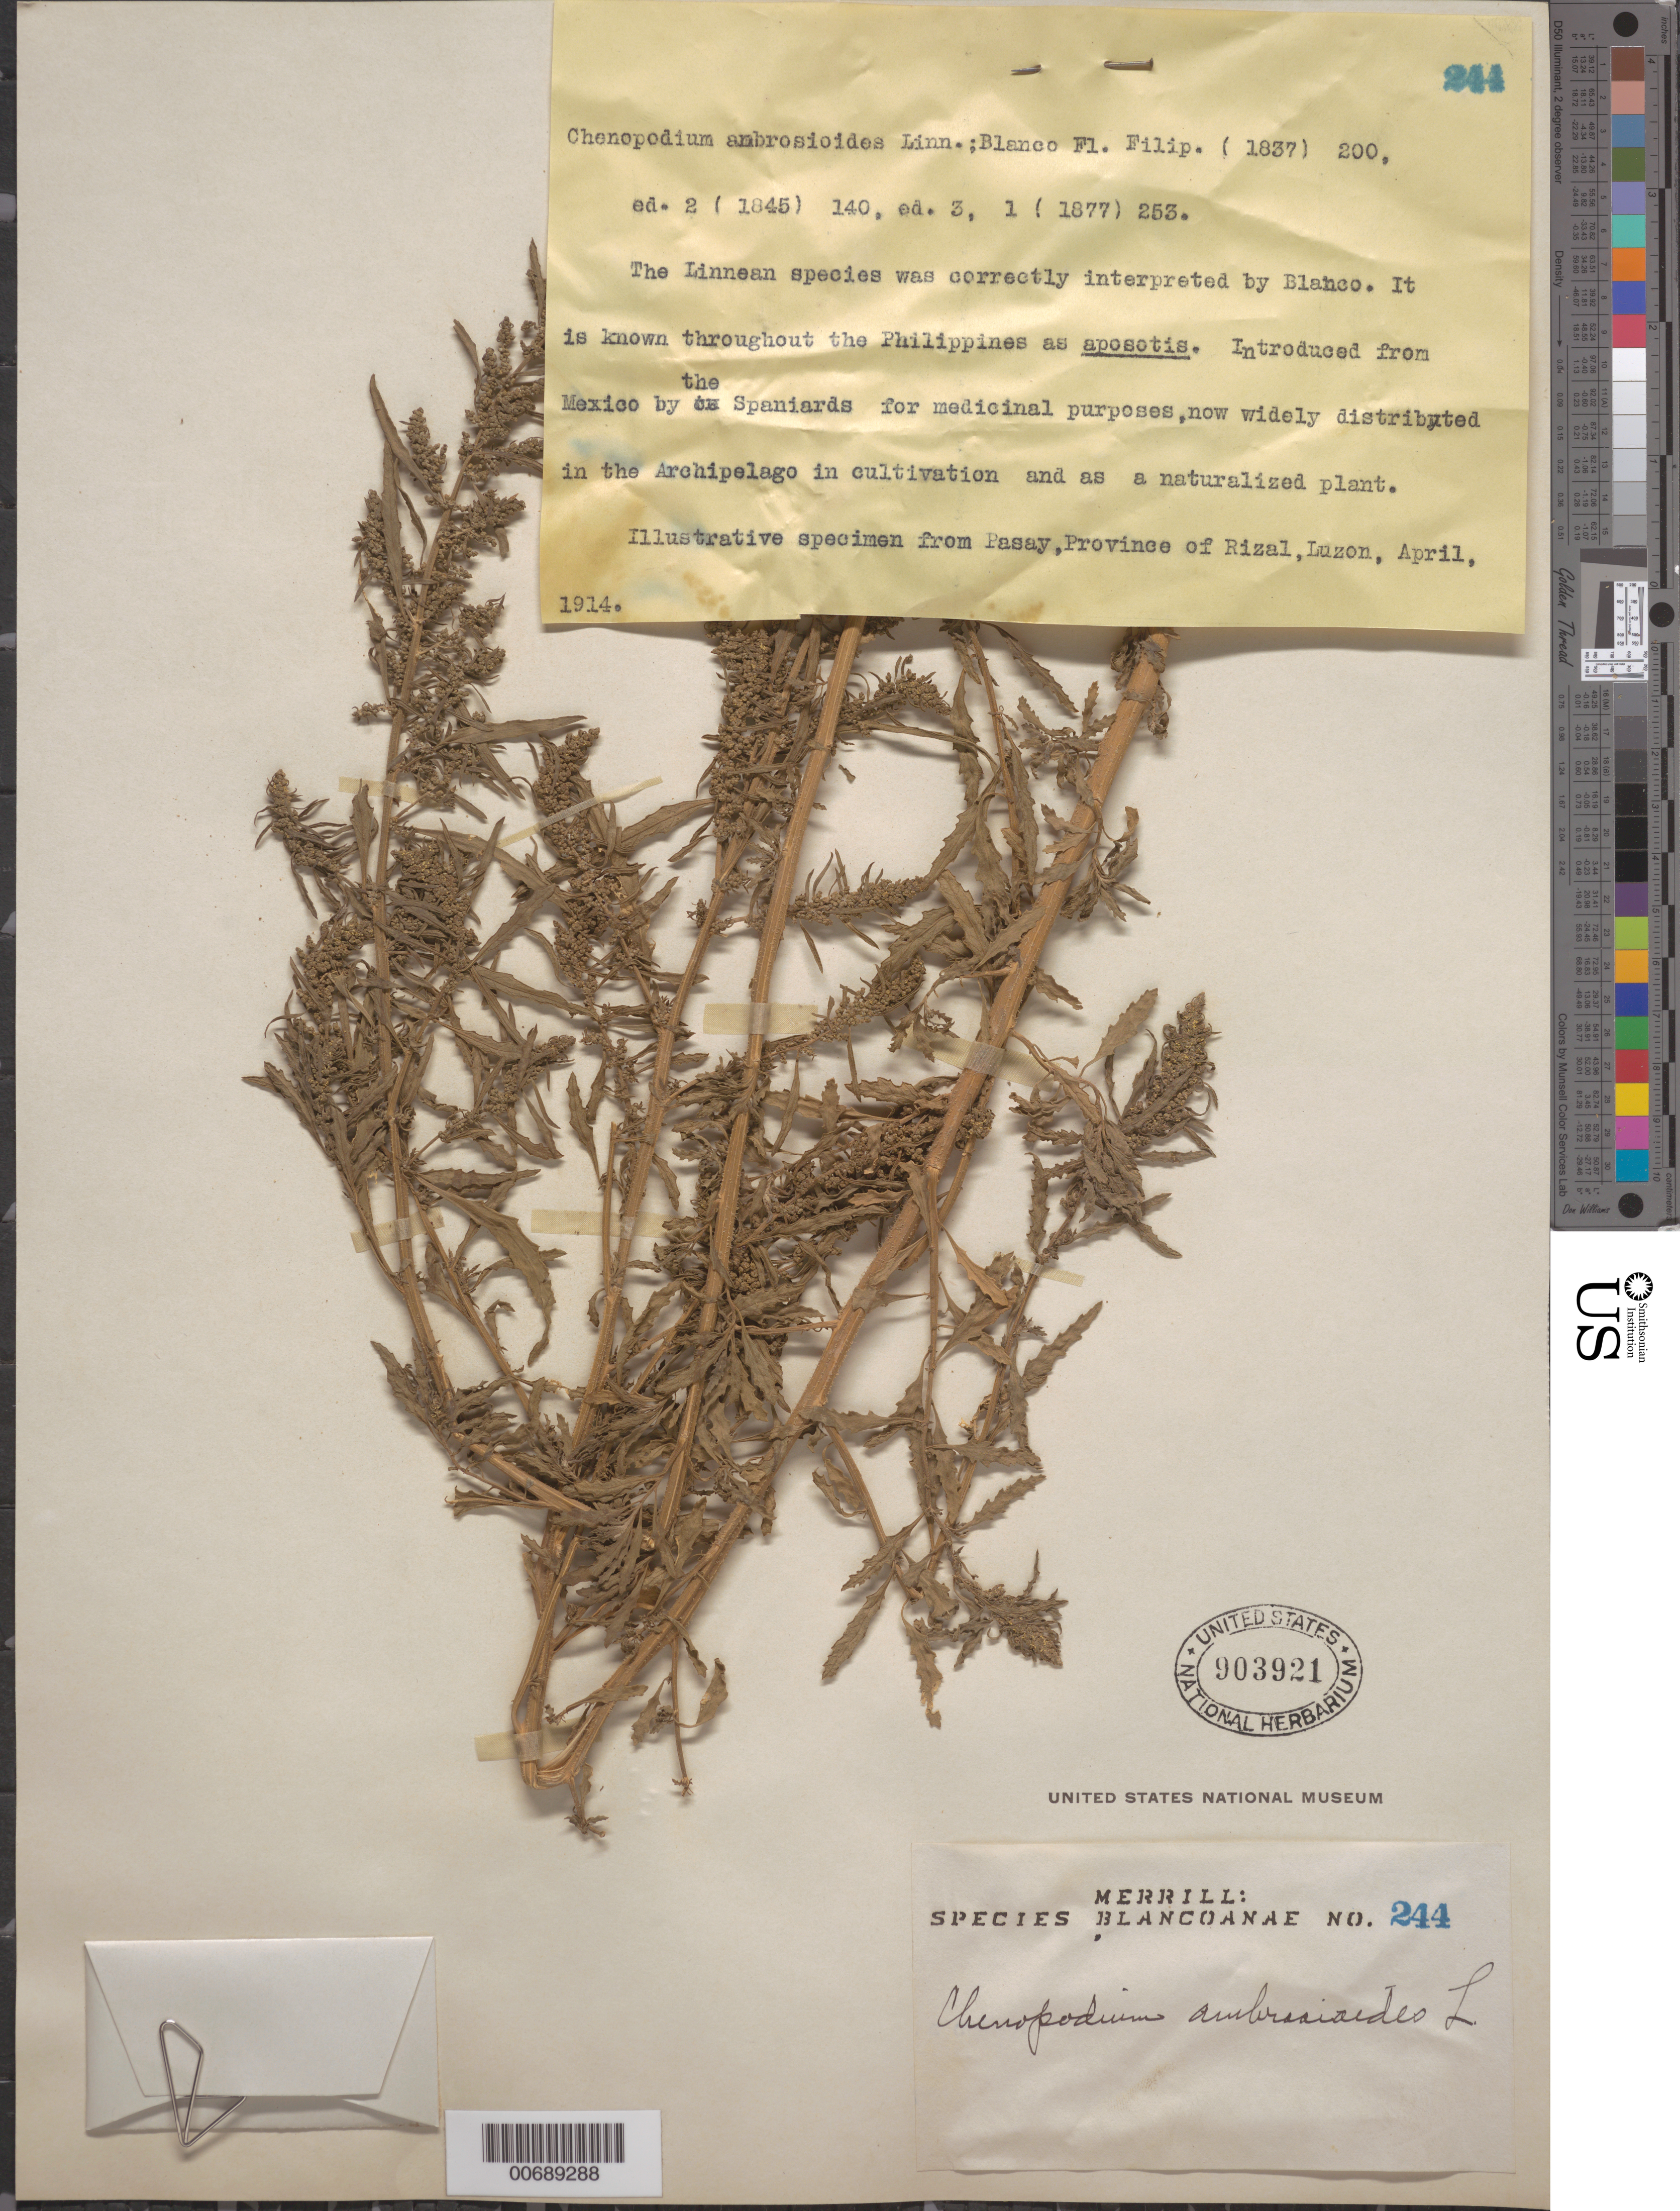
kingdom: Plantae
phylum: Tracheophyta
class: Magnoliopsida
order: Caryophyllales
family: Amaranthaceae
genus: Chenopodium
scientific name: Chenopodium ambrosioides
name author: L.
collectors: E. D. Merrill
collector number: Sp. Blancoan. 0244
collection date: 1914-04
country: Philippines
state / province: National Capital Region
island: Luzon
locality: Pasay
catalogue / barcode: US 903921